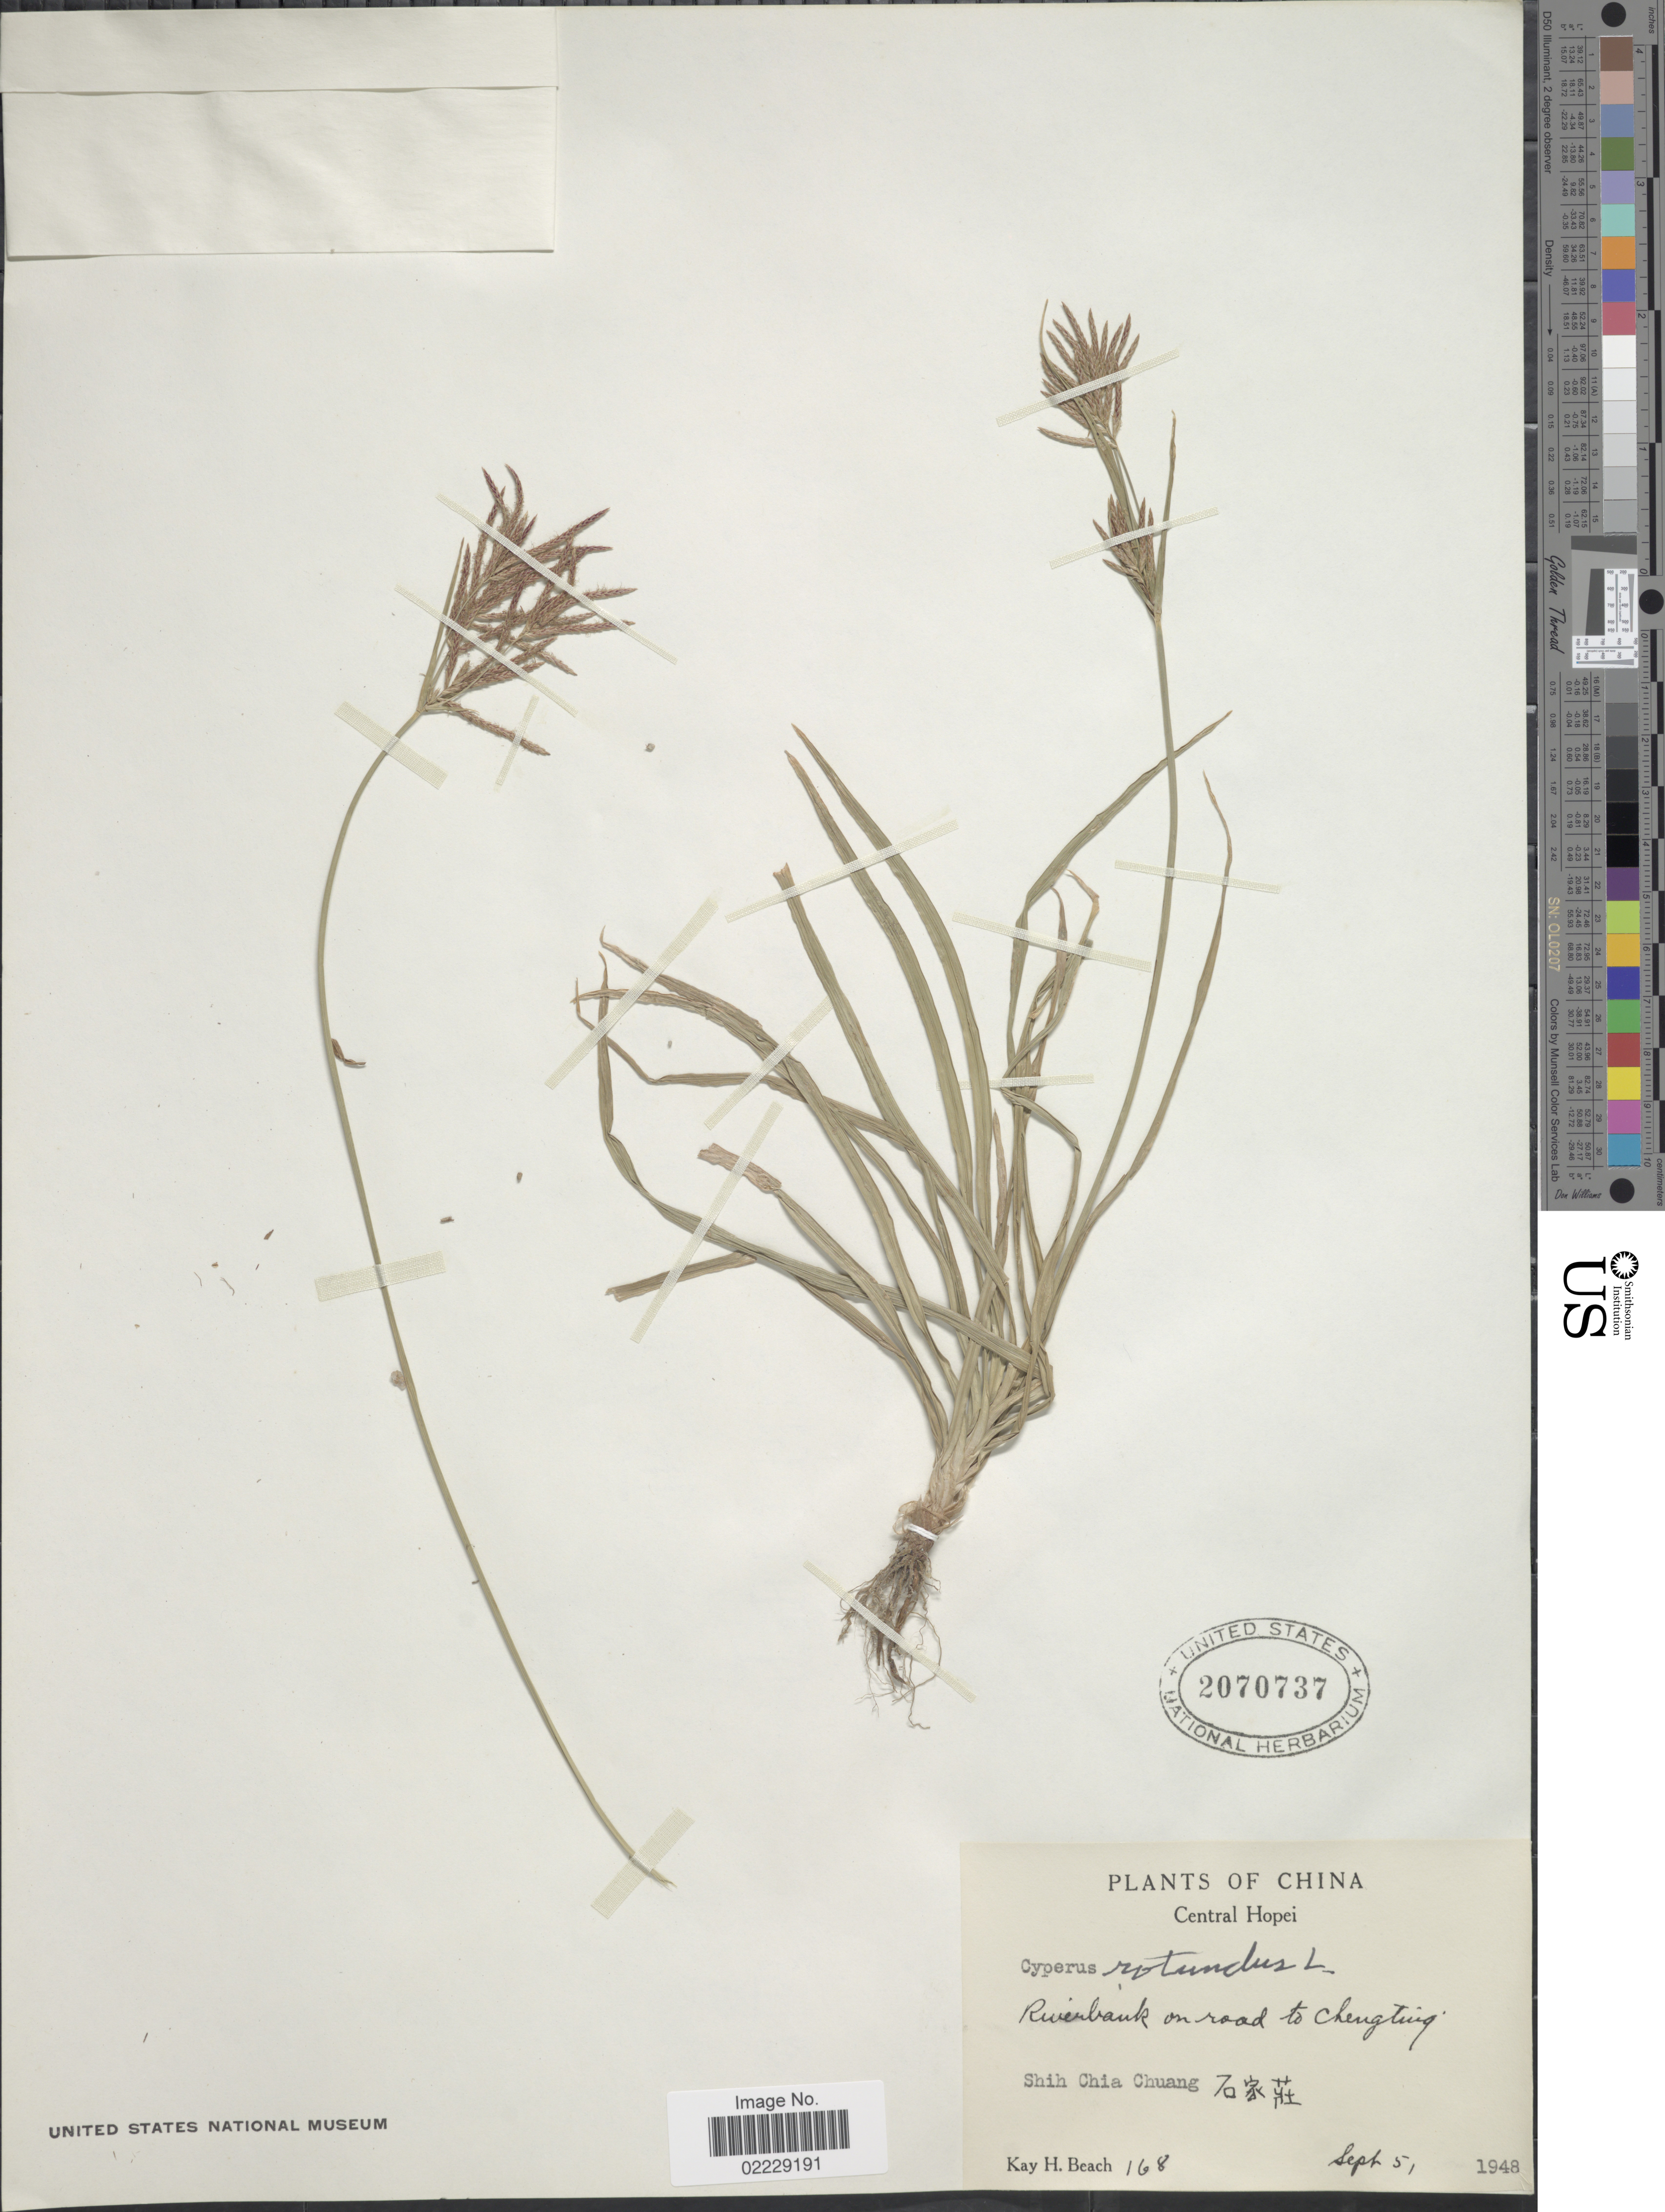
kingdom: Plantae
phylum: Tracheophyta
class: Liliopsida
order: Poales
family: Cyperaceae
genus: Cyperus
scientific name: Cyperus rotundus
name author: L.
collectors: K. H. Beach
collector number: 168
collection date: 1948-09-05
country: China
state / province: Hebei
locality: Central Hopei, riverbank on road to Chentuing [interpreted], Shih Chia Chuang.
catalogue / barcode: US 2070737